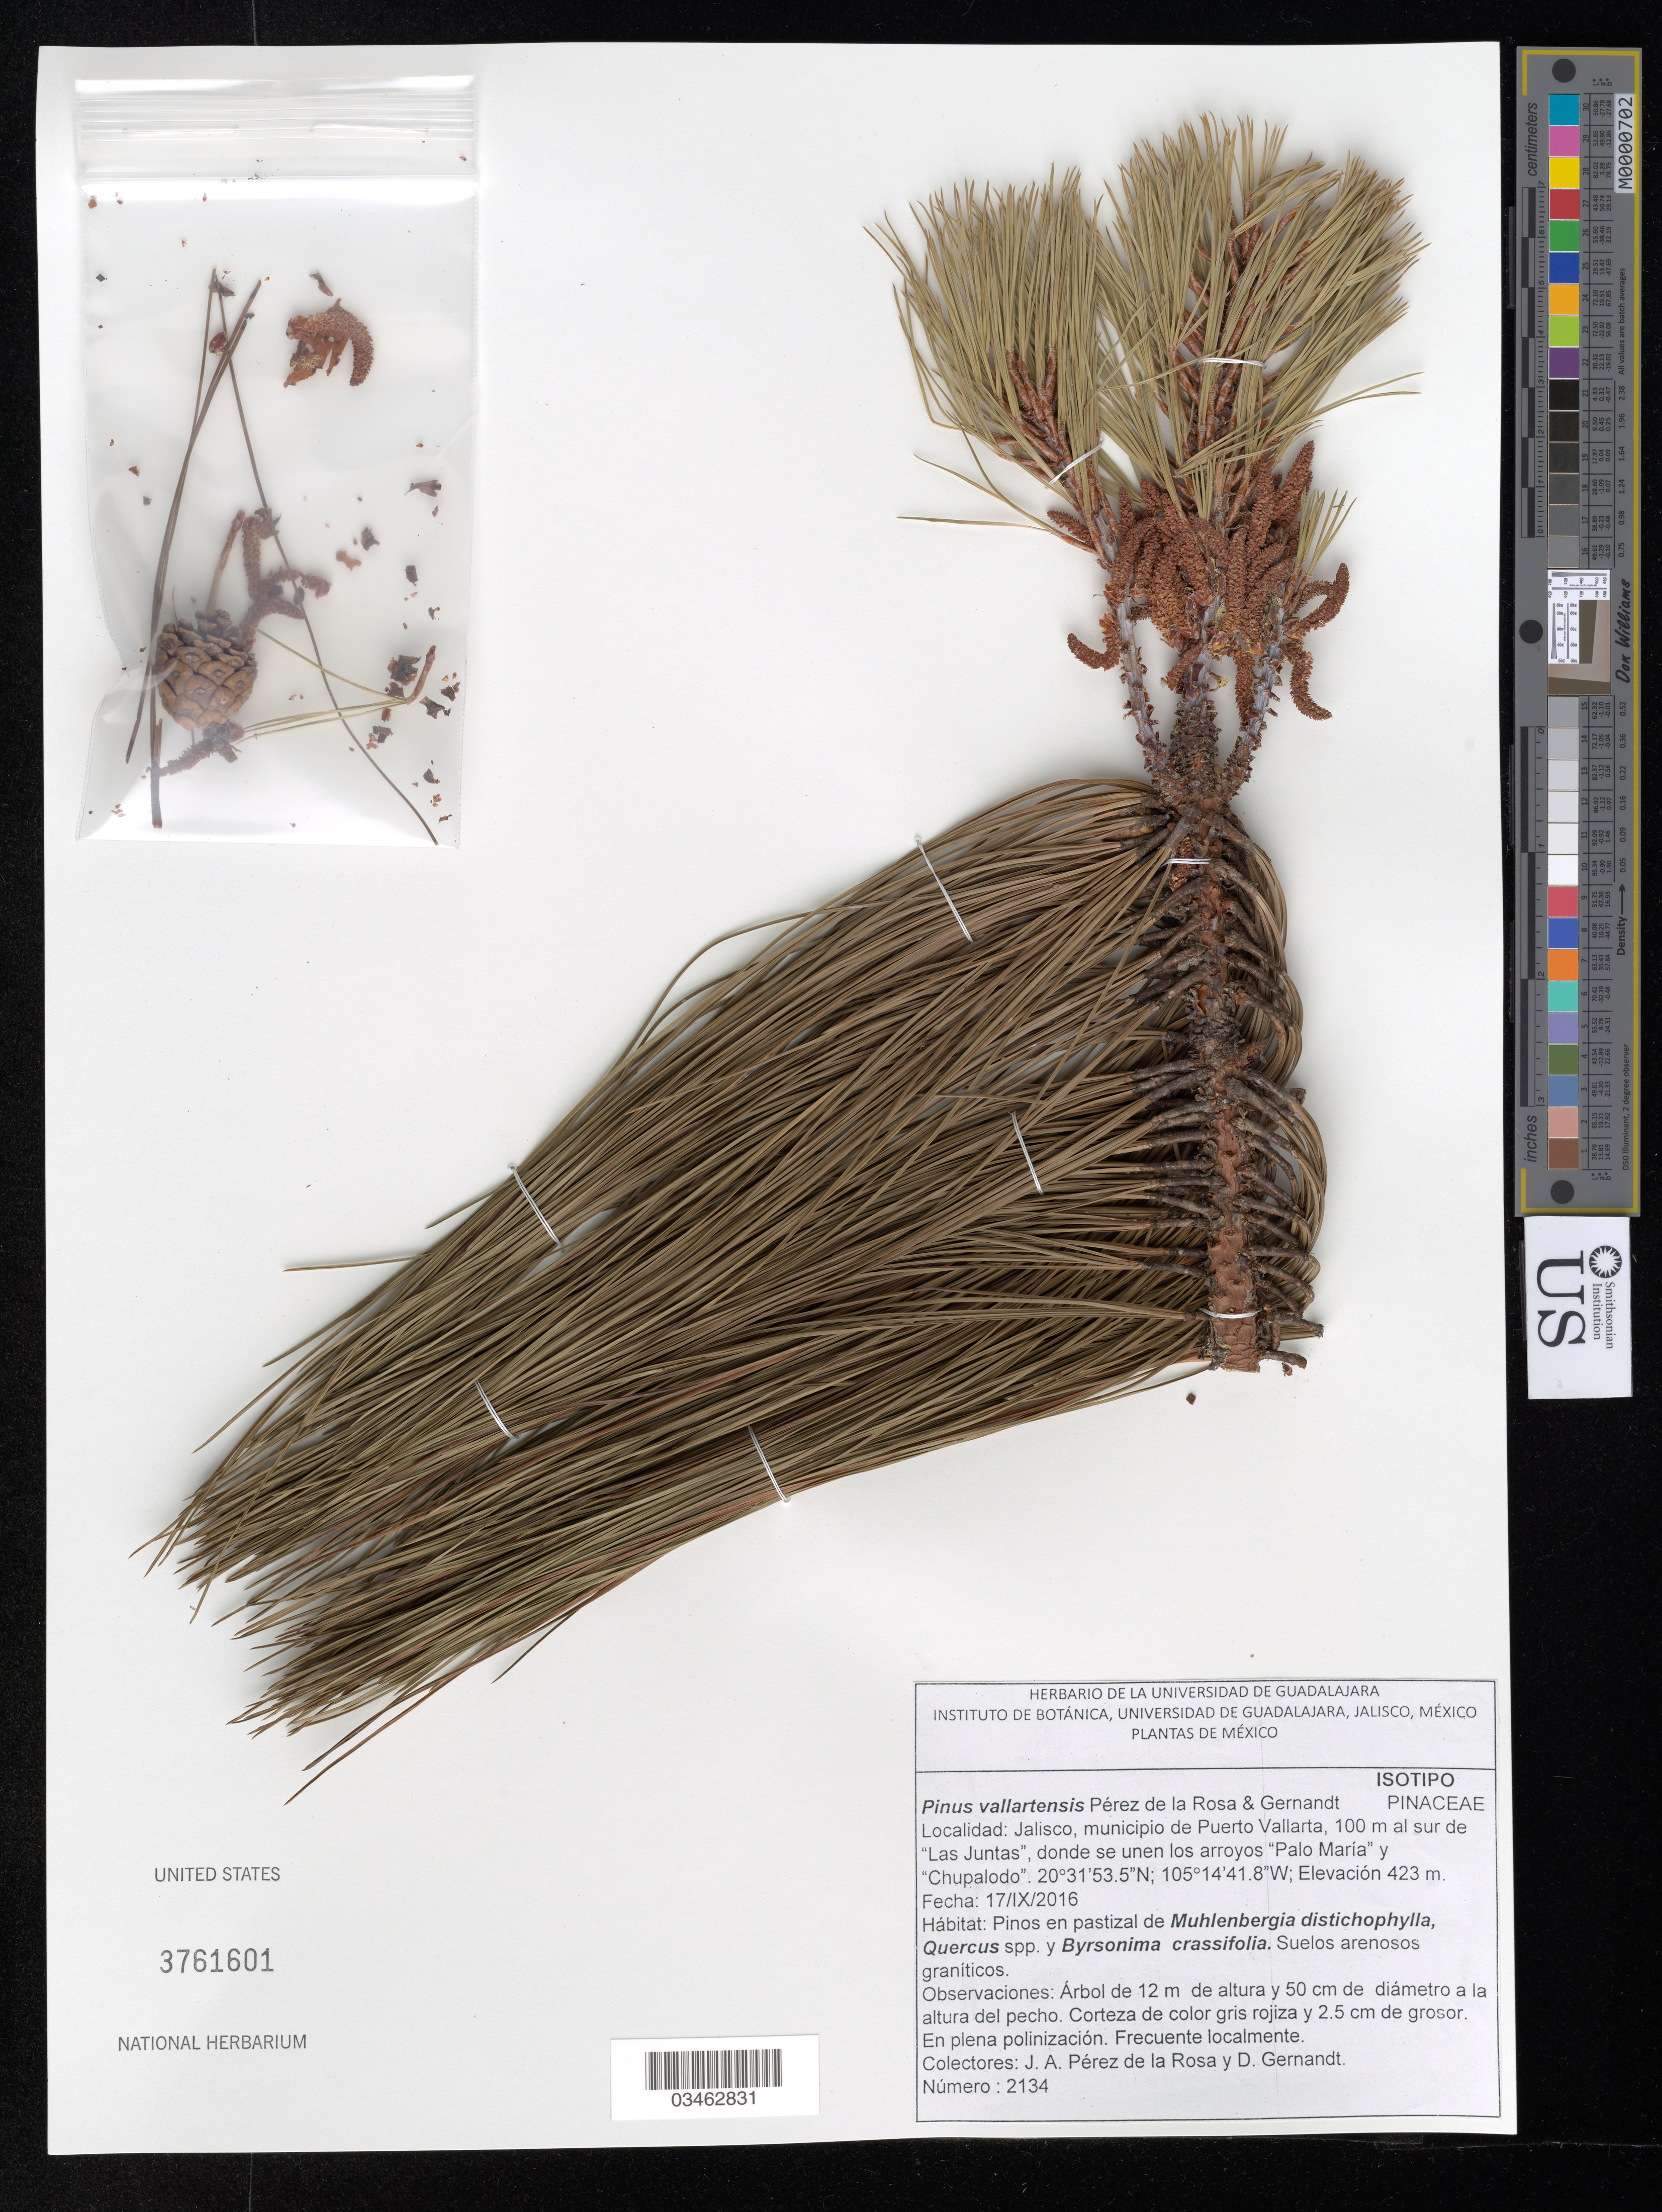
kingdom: Plantae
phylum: Tracheophyta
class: Pinopsida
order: Pinales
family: Pinaceae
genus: Pinus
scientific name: Pinus vallartensis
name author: Pérez de la Rosa & Gernandt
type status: Isotype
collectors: J. A. Pérez de la Rosa & D. S. Gernandt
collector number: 2134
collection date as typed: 17/IX/2016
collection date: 2016-09-17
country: Mexico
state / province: Jalisco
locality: Jalisco, municipio de Puerto Vallarta, 100 m al sur de "Las Juntas", donde se unen los arroyos "Palo María" y "Chupalodo".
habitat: Pinos en pastizal de Muhlenbergia distichophylla, Quercus spp. y Byrsonima crassifolia. Suelos arenosos graniticos.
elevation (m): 423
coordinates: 20 31 53.5 N, 105 14 41.8 W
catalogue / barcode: US 3761601